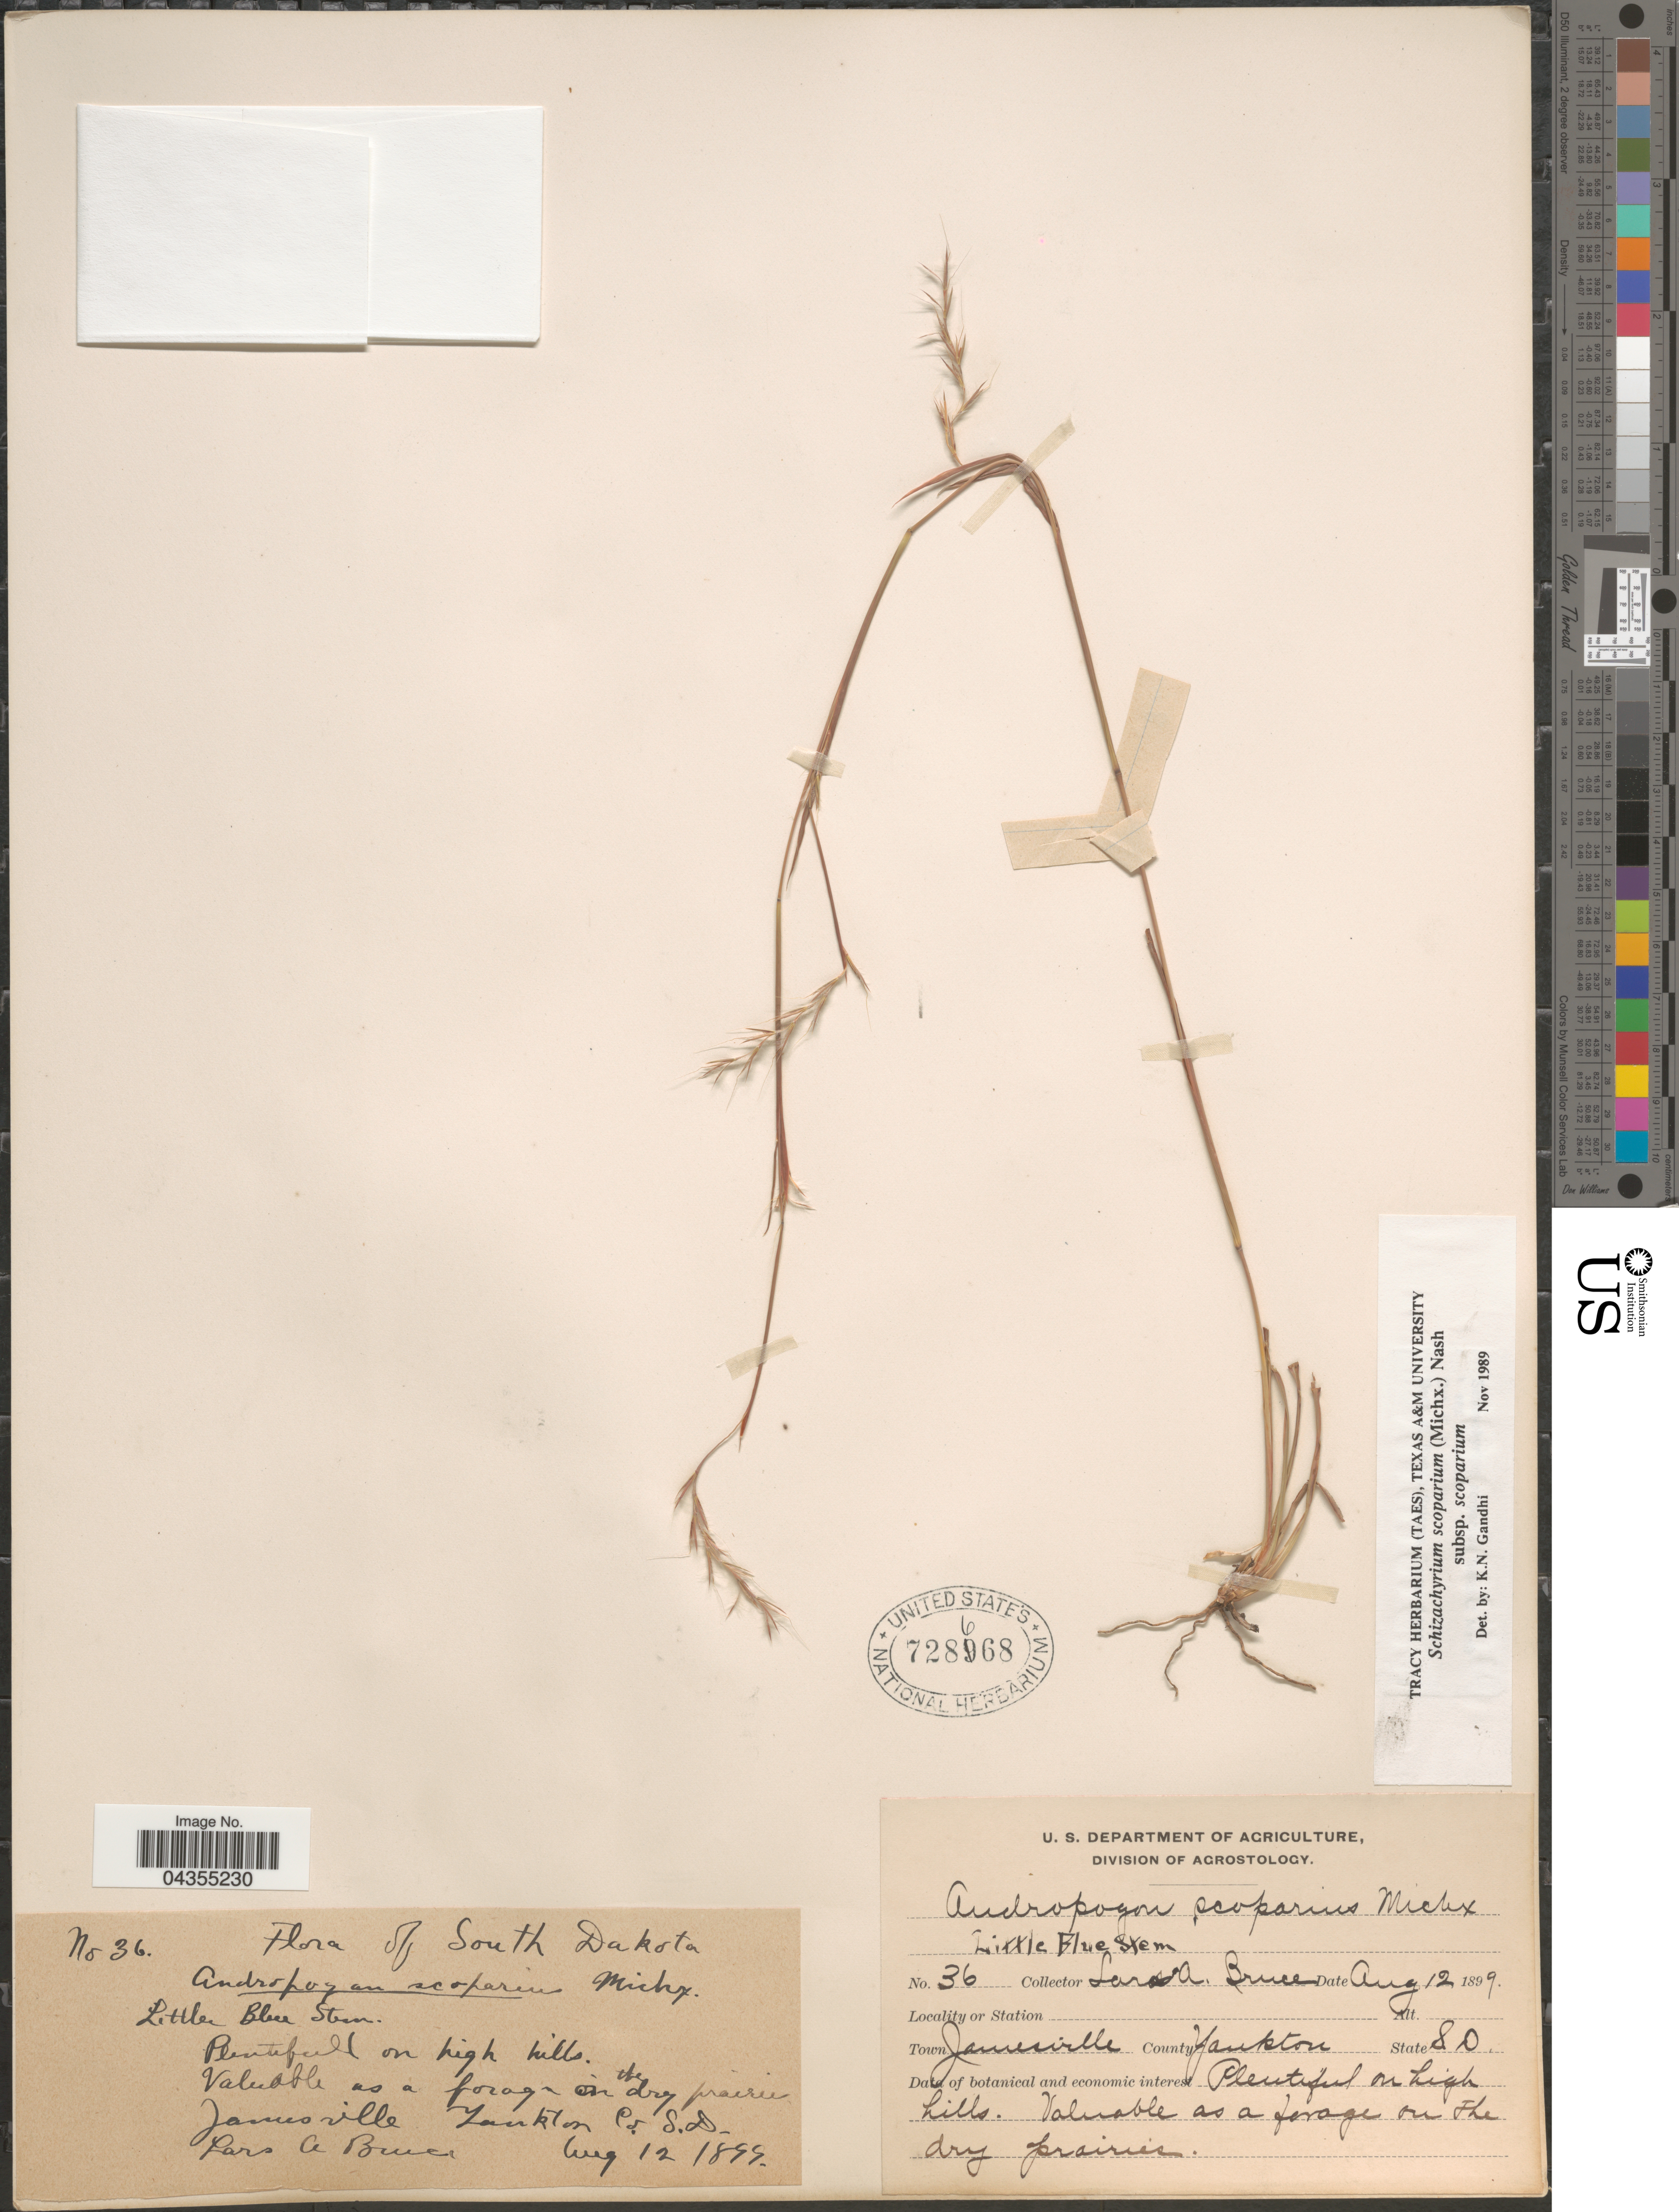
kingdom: Plantae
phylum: Tracheophyta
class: Liliopsida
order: Poales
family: Poaceae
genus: Schizachyrium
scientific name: Schizachyrium scoparium var. scoparium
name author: (Michx.) Nash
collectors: L. Bruce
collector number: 36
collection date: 1899-08-12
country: United States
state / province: South Dakota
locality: Town Jamesville. County Yankton. On high hills. On the dry prairie.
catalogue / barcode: US 728668